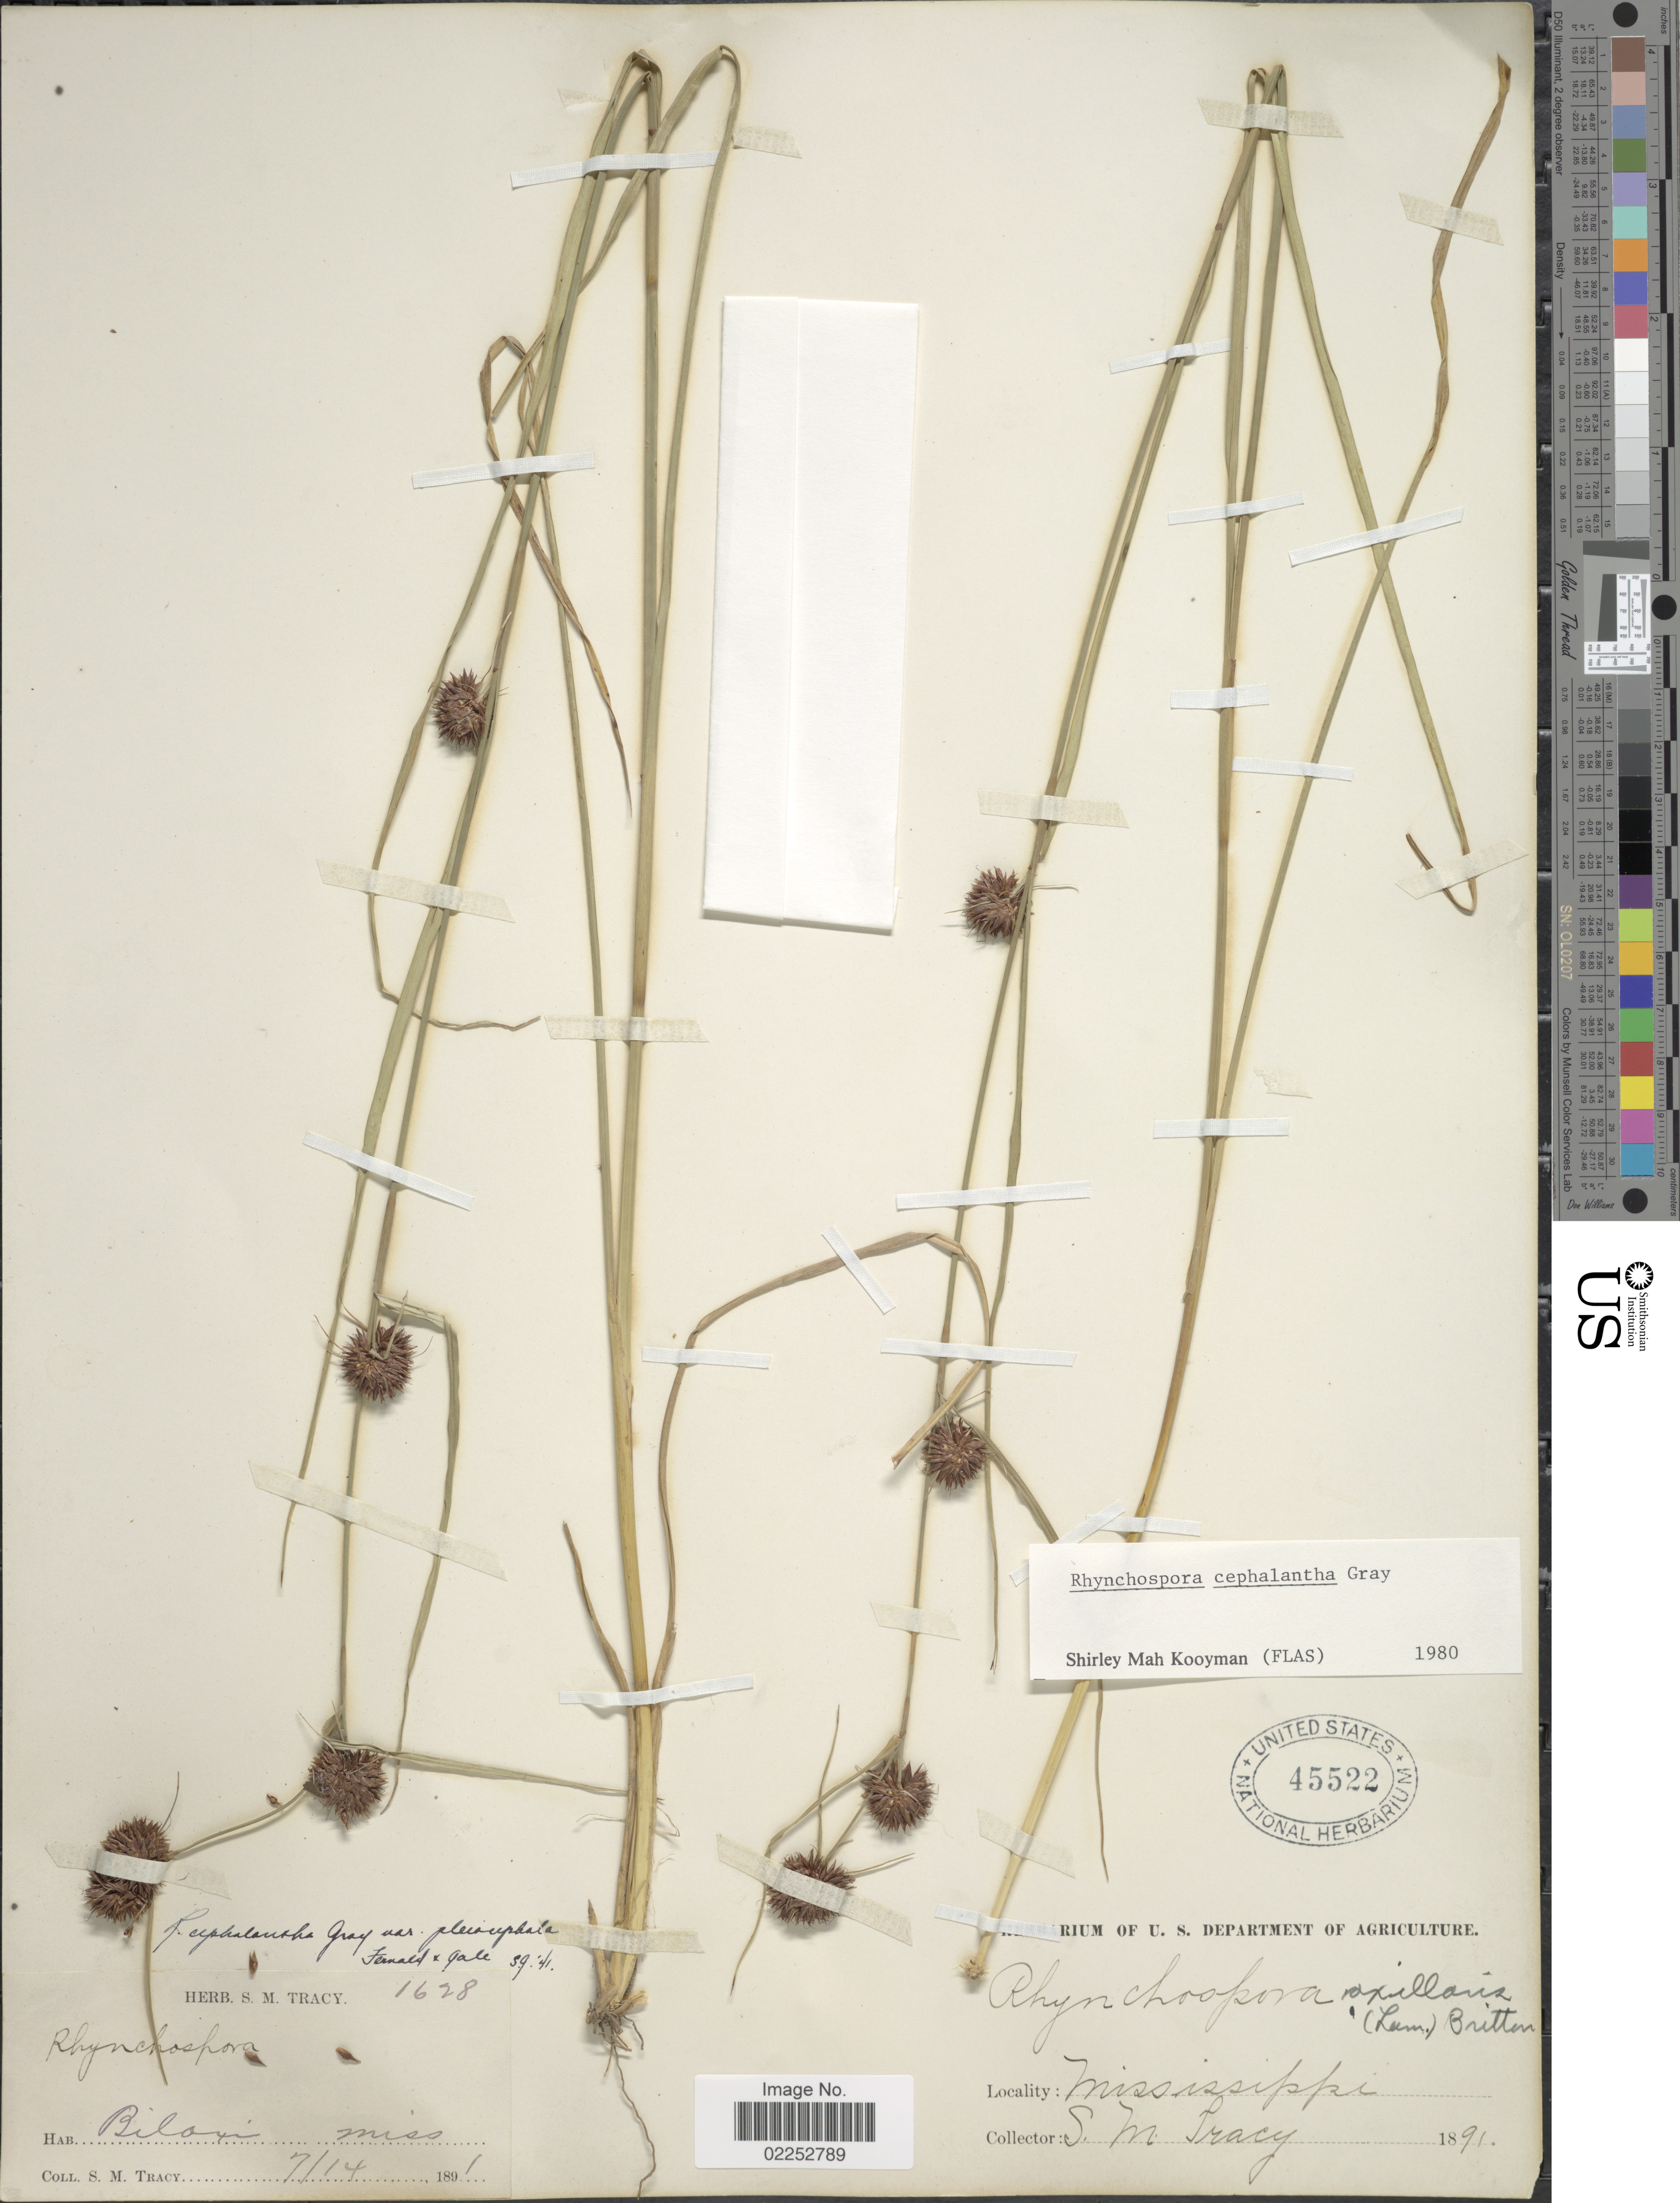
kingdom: Plantae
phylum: Tracheophyta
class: Liliopsida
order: Poales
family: Cyperaceae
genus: Rhynchospora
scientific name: Rhynchospora cephalantha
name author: A. Gray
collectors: S. M. Tracy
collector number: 1628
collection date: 1891-07-14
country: United States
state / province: Mississippi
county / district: Harrison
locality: Biloxi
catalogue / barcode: US 45522